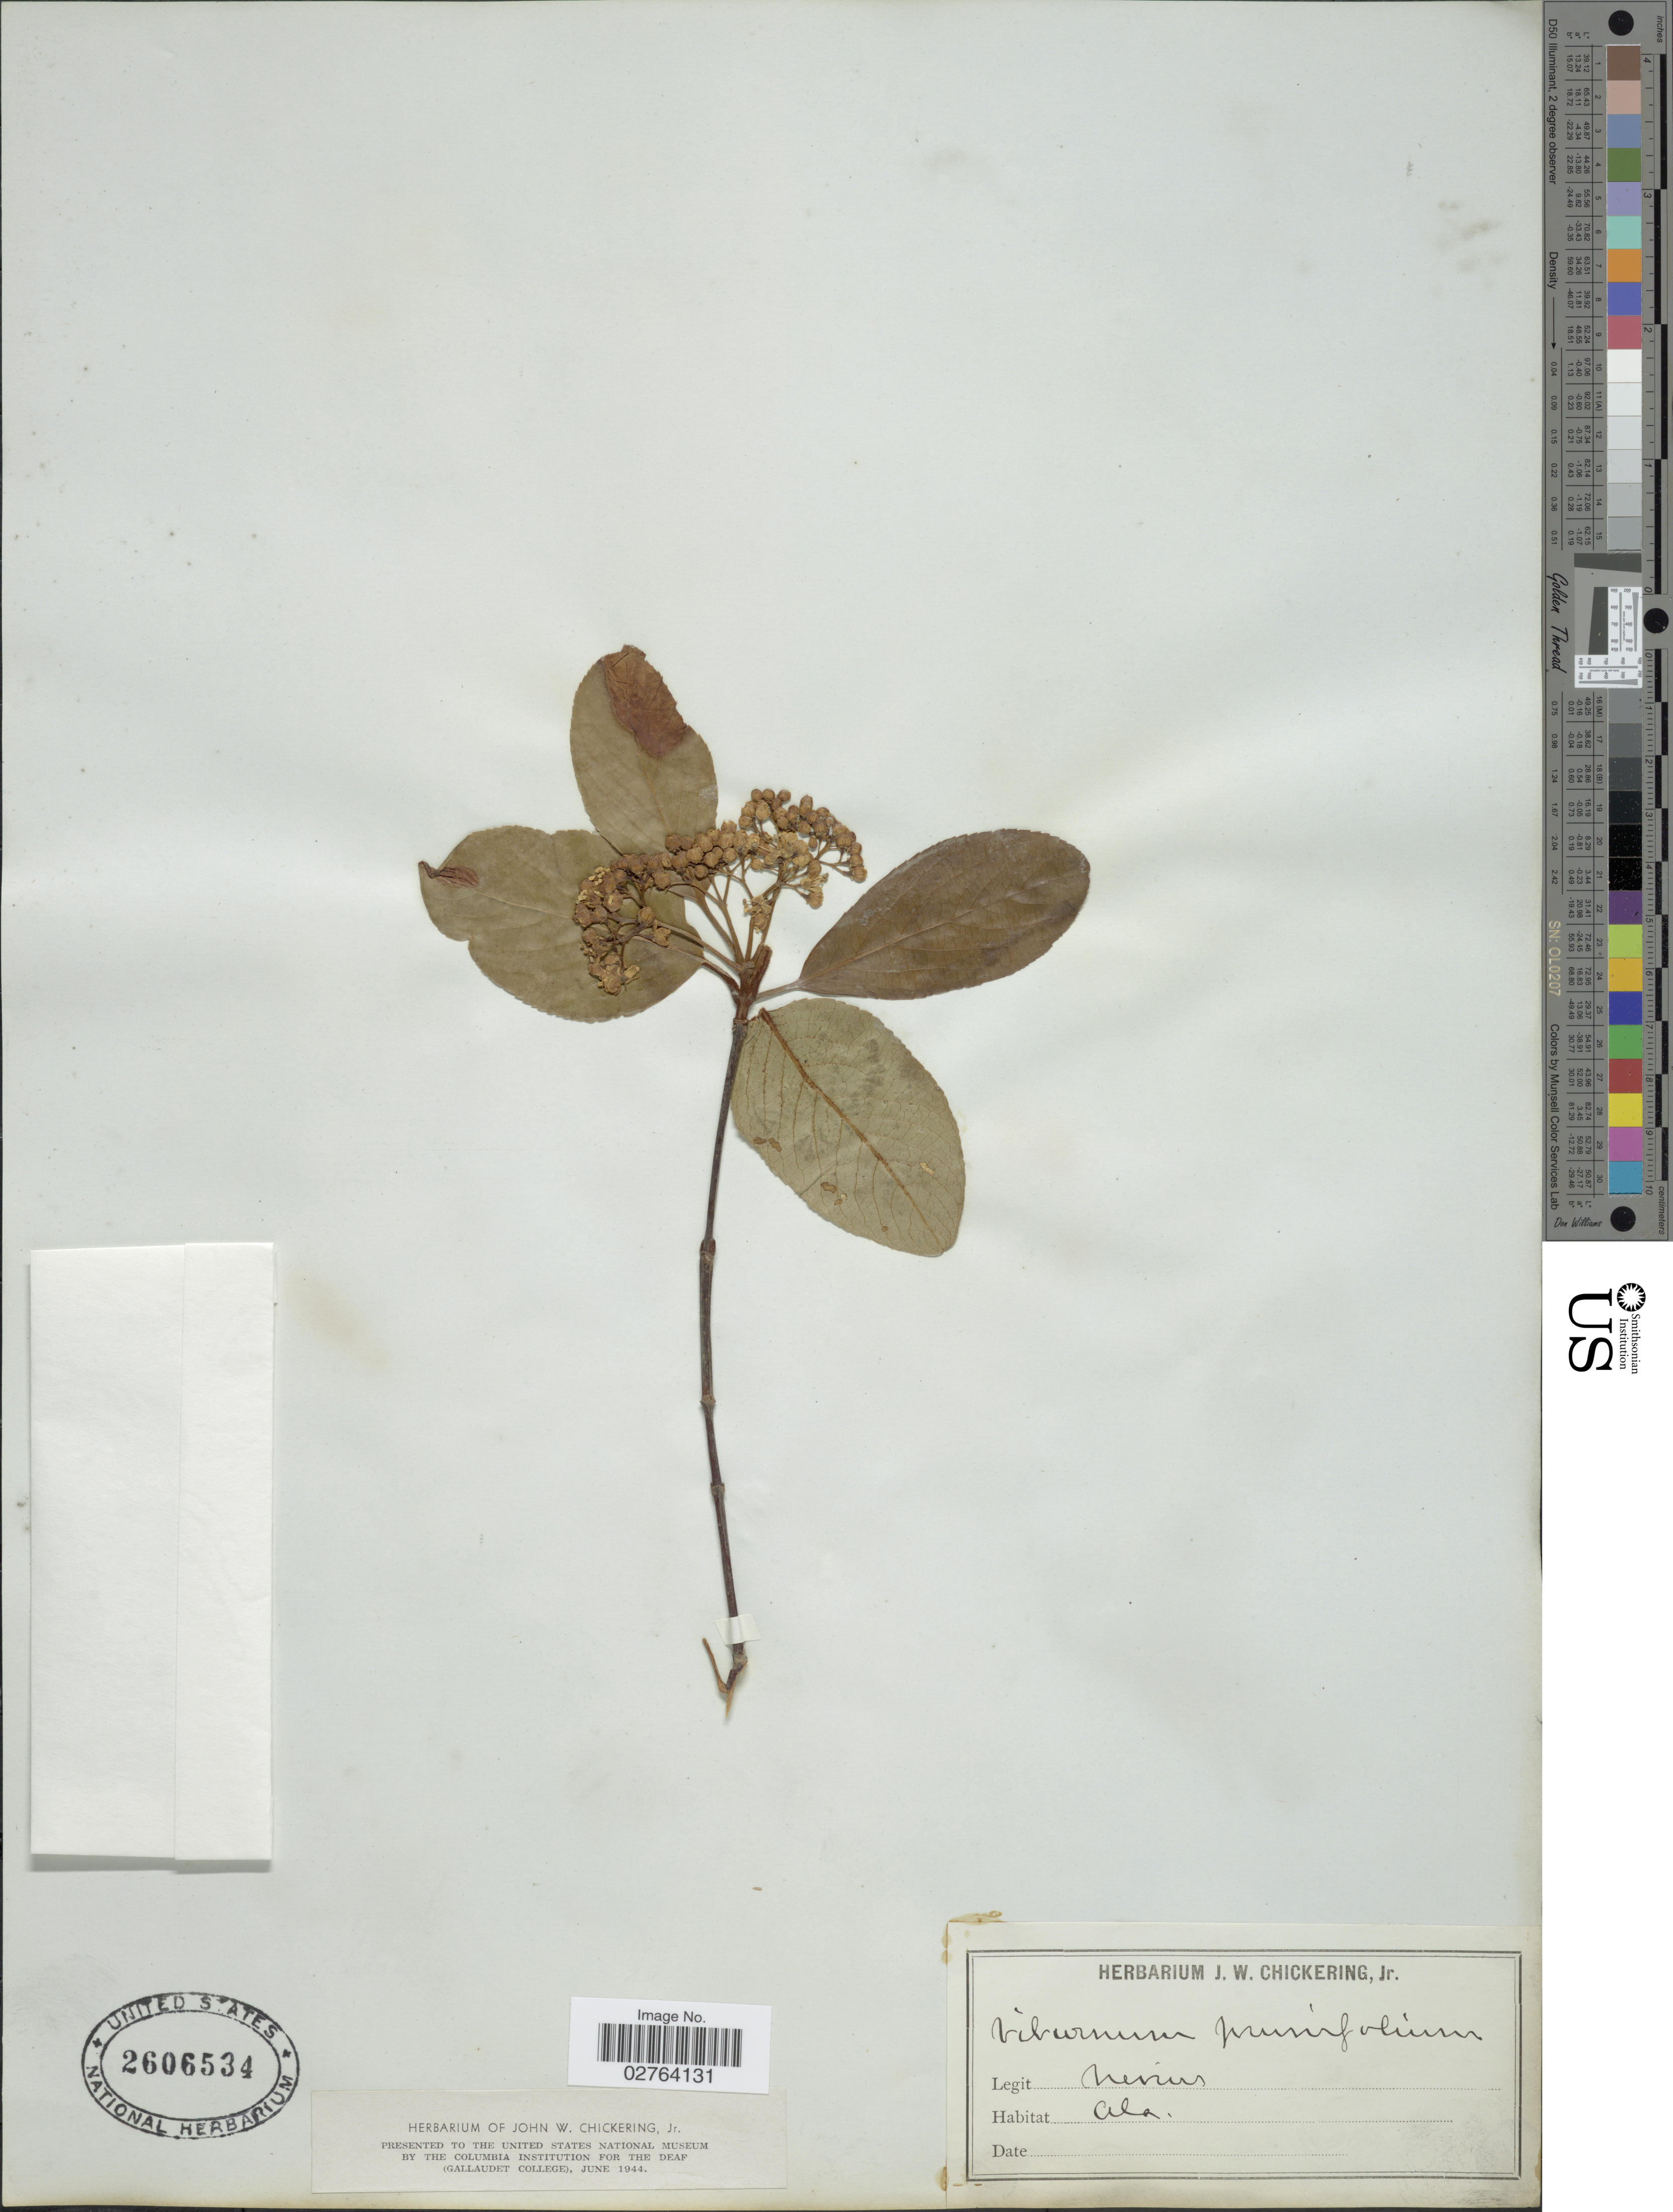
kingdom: Plantae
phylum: Tracheophyta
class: Magnoliopsida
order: Dipsacales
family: Viburnaceae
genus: Viburnum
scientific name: Viburnum prunifolium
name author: L.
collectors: Nevins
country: United States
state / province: Alabama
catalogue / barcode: US 2606534